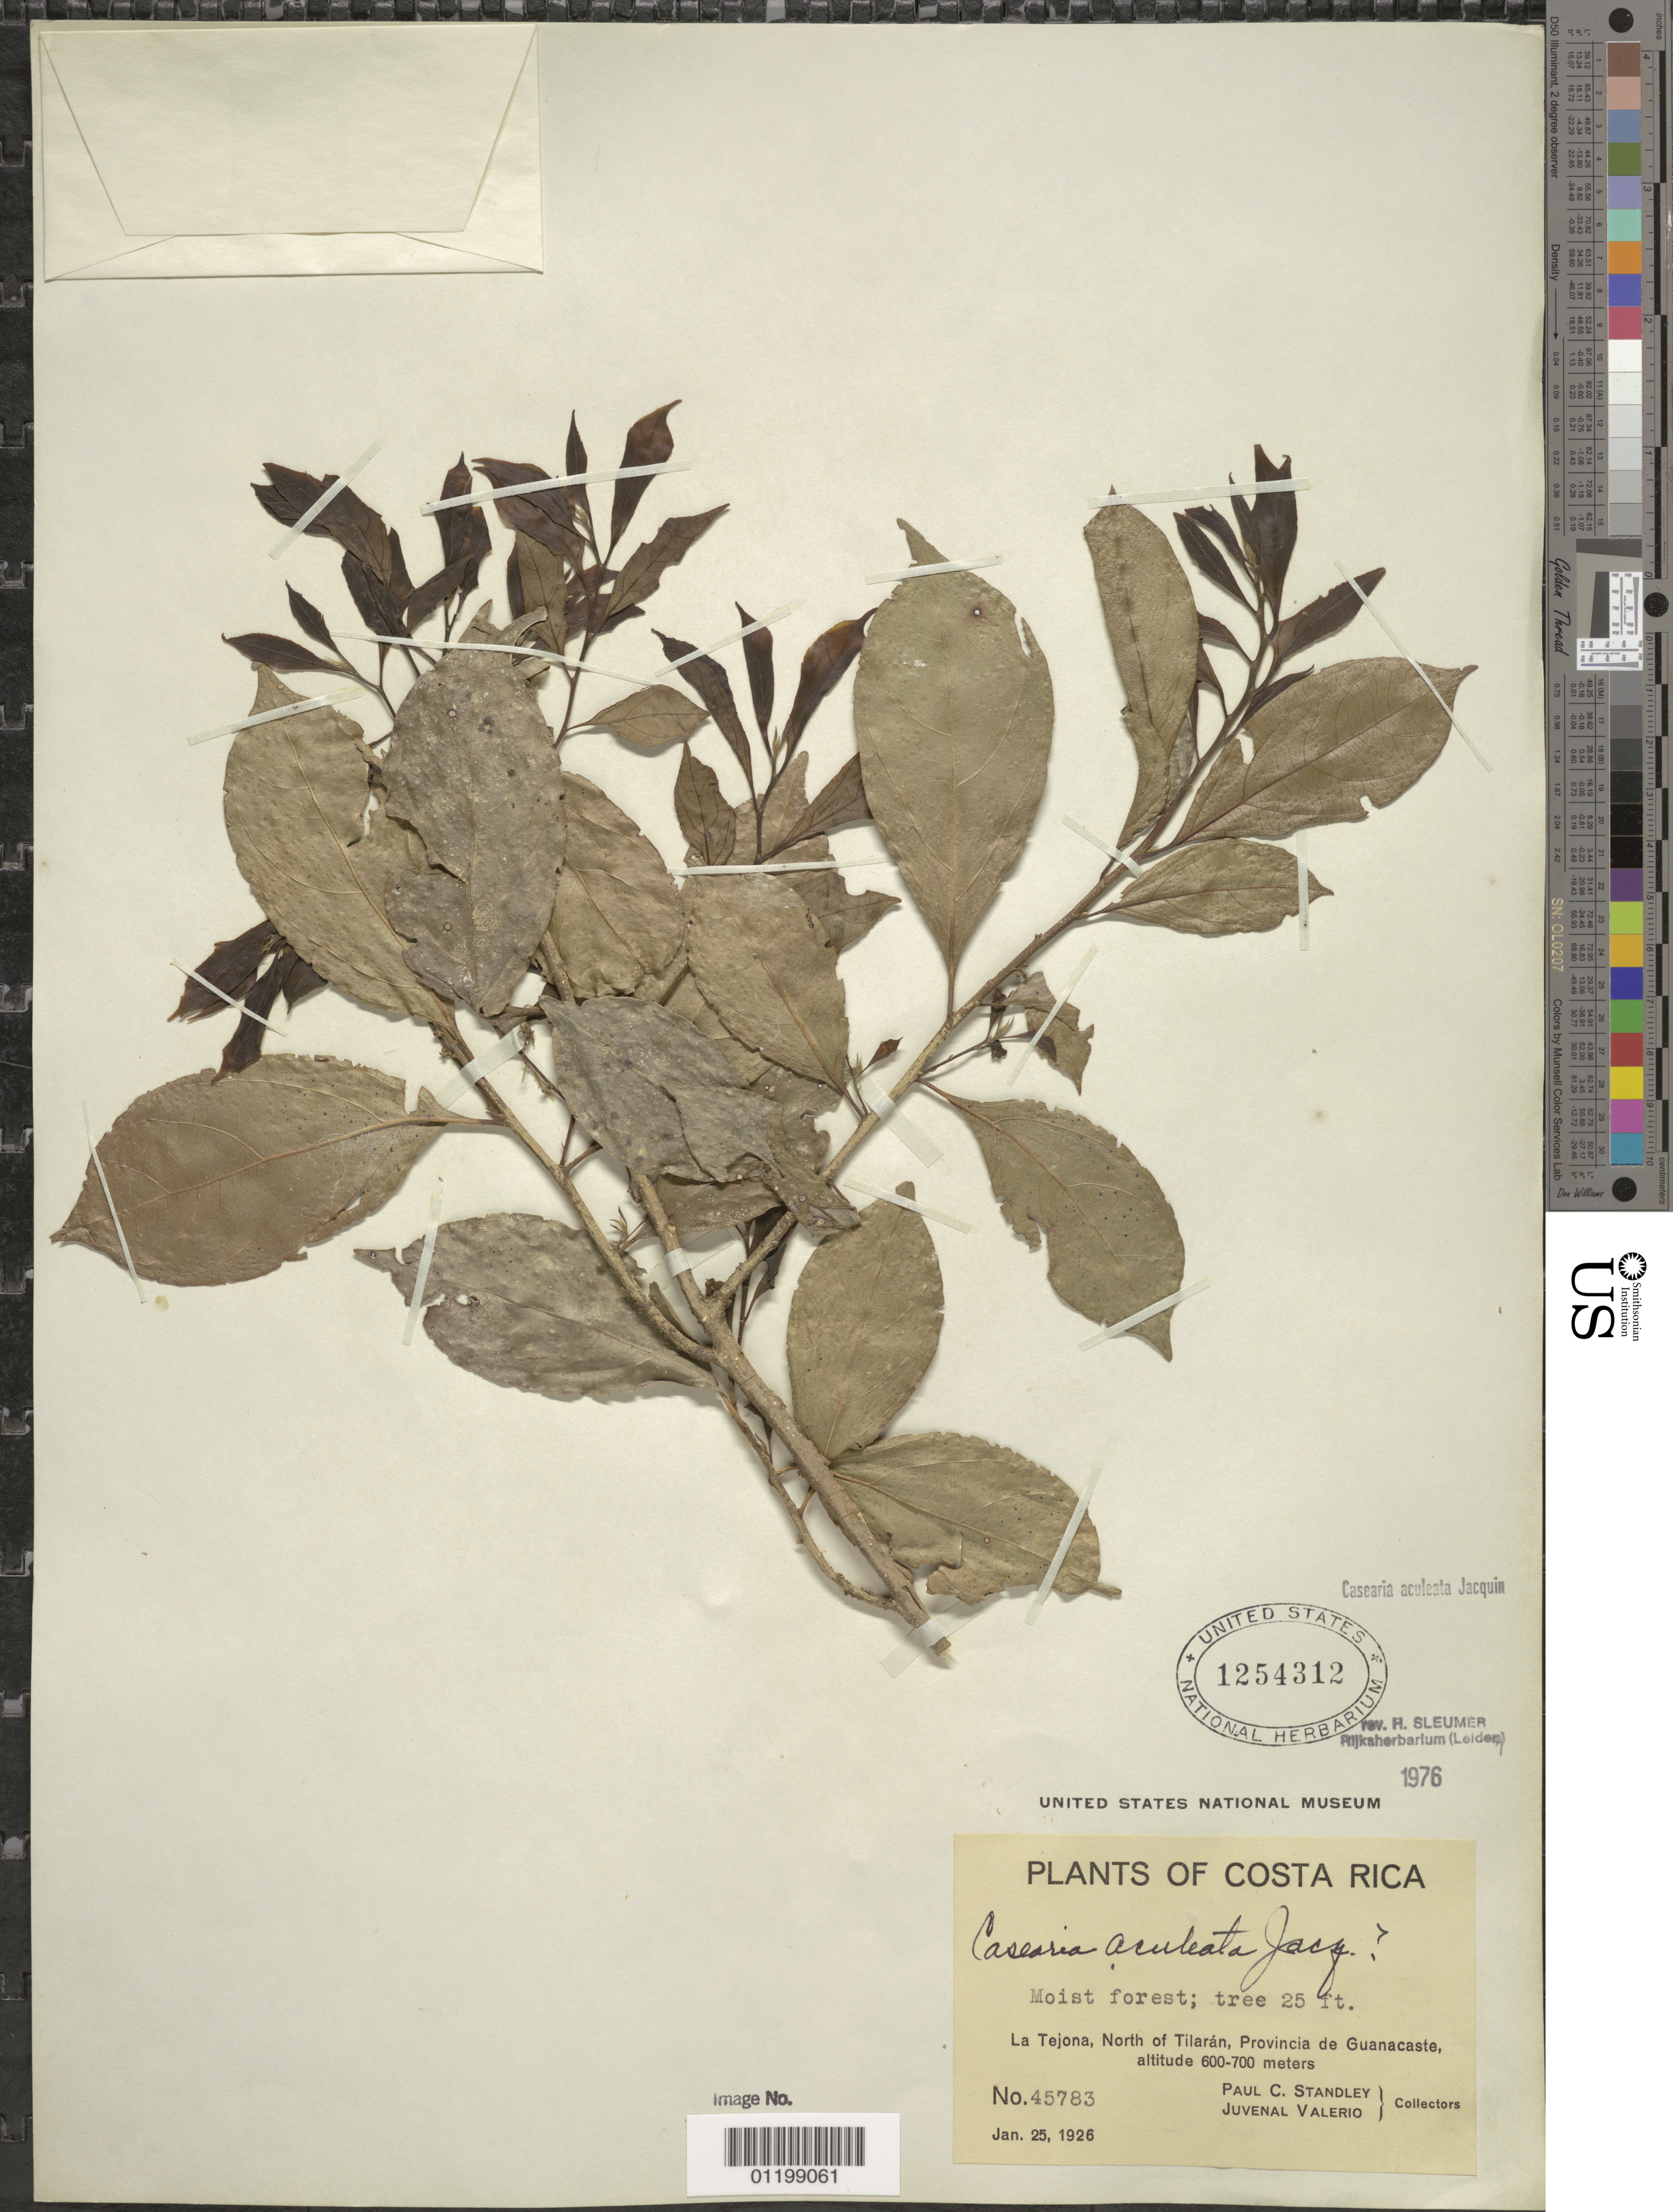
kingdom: Plantae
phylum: Tracheophyta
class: Magnoliopsida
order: Malpighiales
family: Salicaceae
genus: Casearia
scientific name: Casearia aculeata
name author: Jacq.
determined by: Sleumer, H. O.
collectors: P. C. Standley & J. Valerio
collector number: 45783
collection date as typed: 25 Jan 1926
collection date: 1926-01-25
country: Costa Rica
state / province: Guanacaste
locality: La Tejona, North of Tilarán.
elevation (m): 600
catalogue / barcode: US 1254312